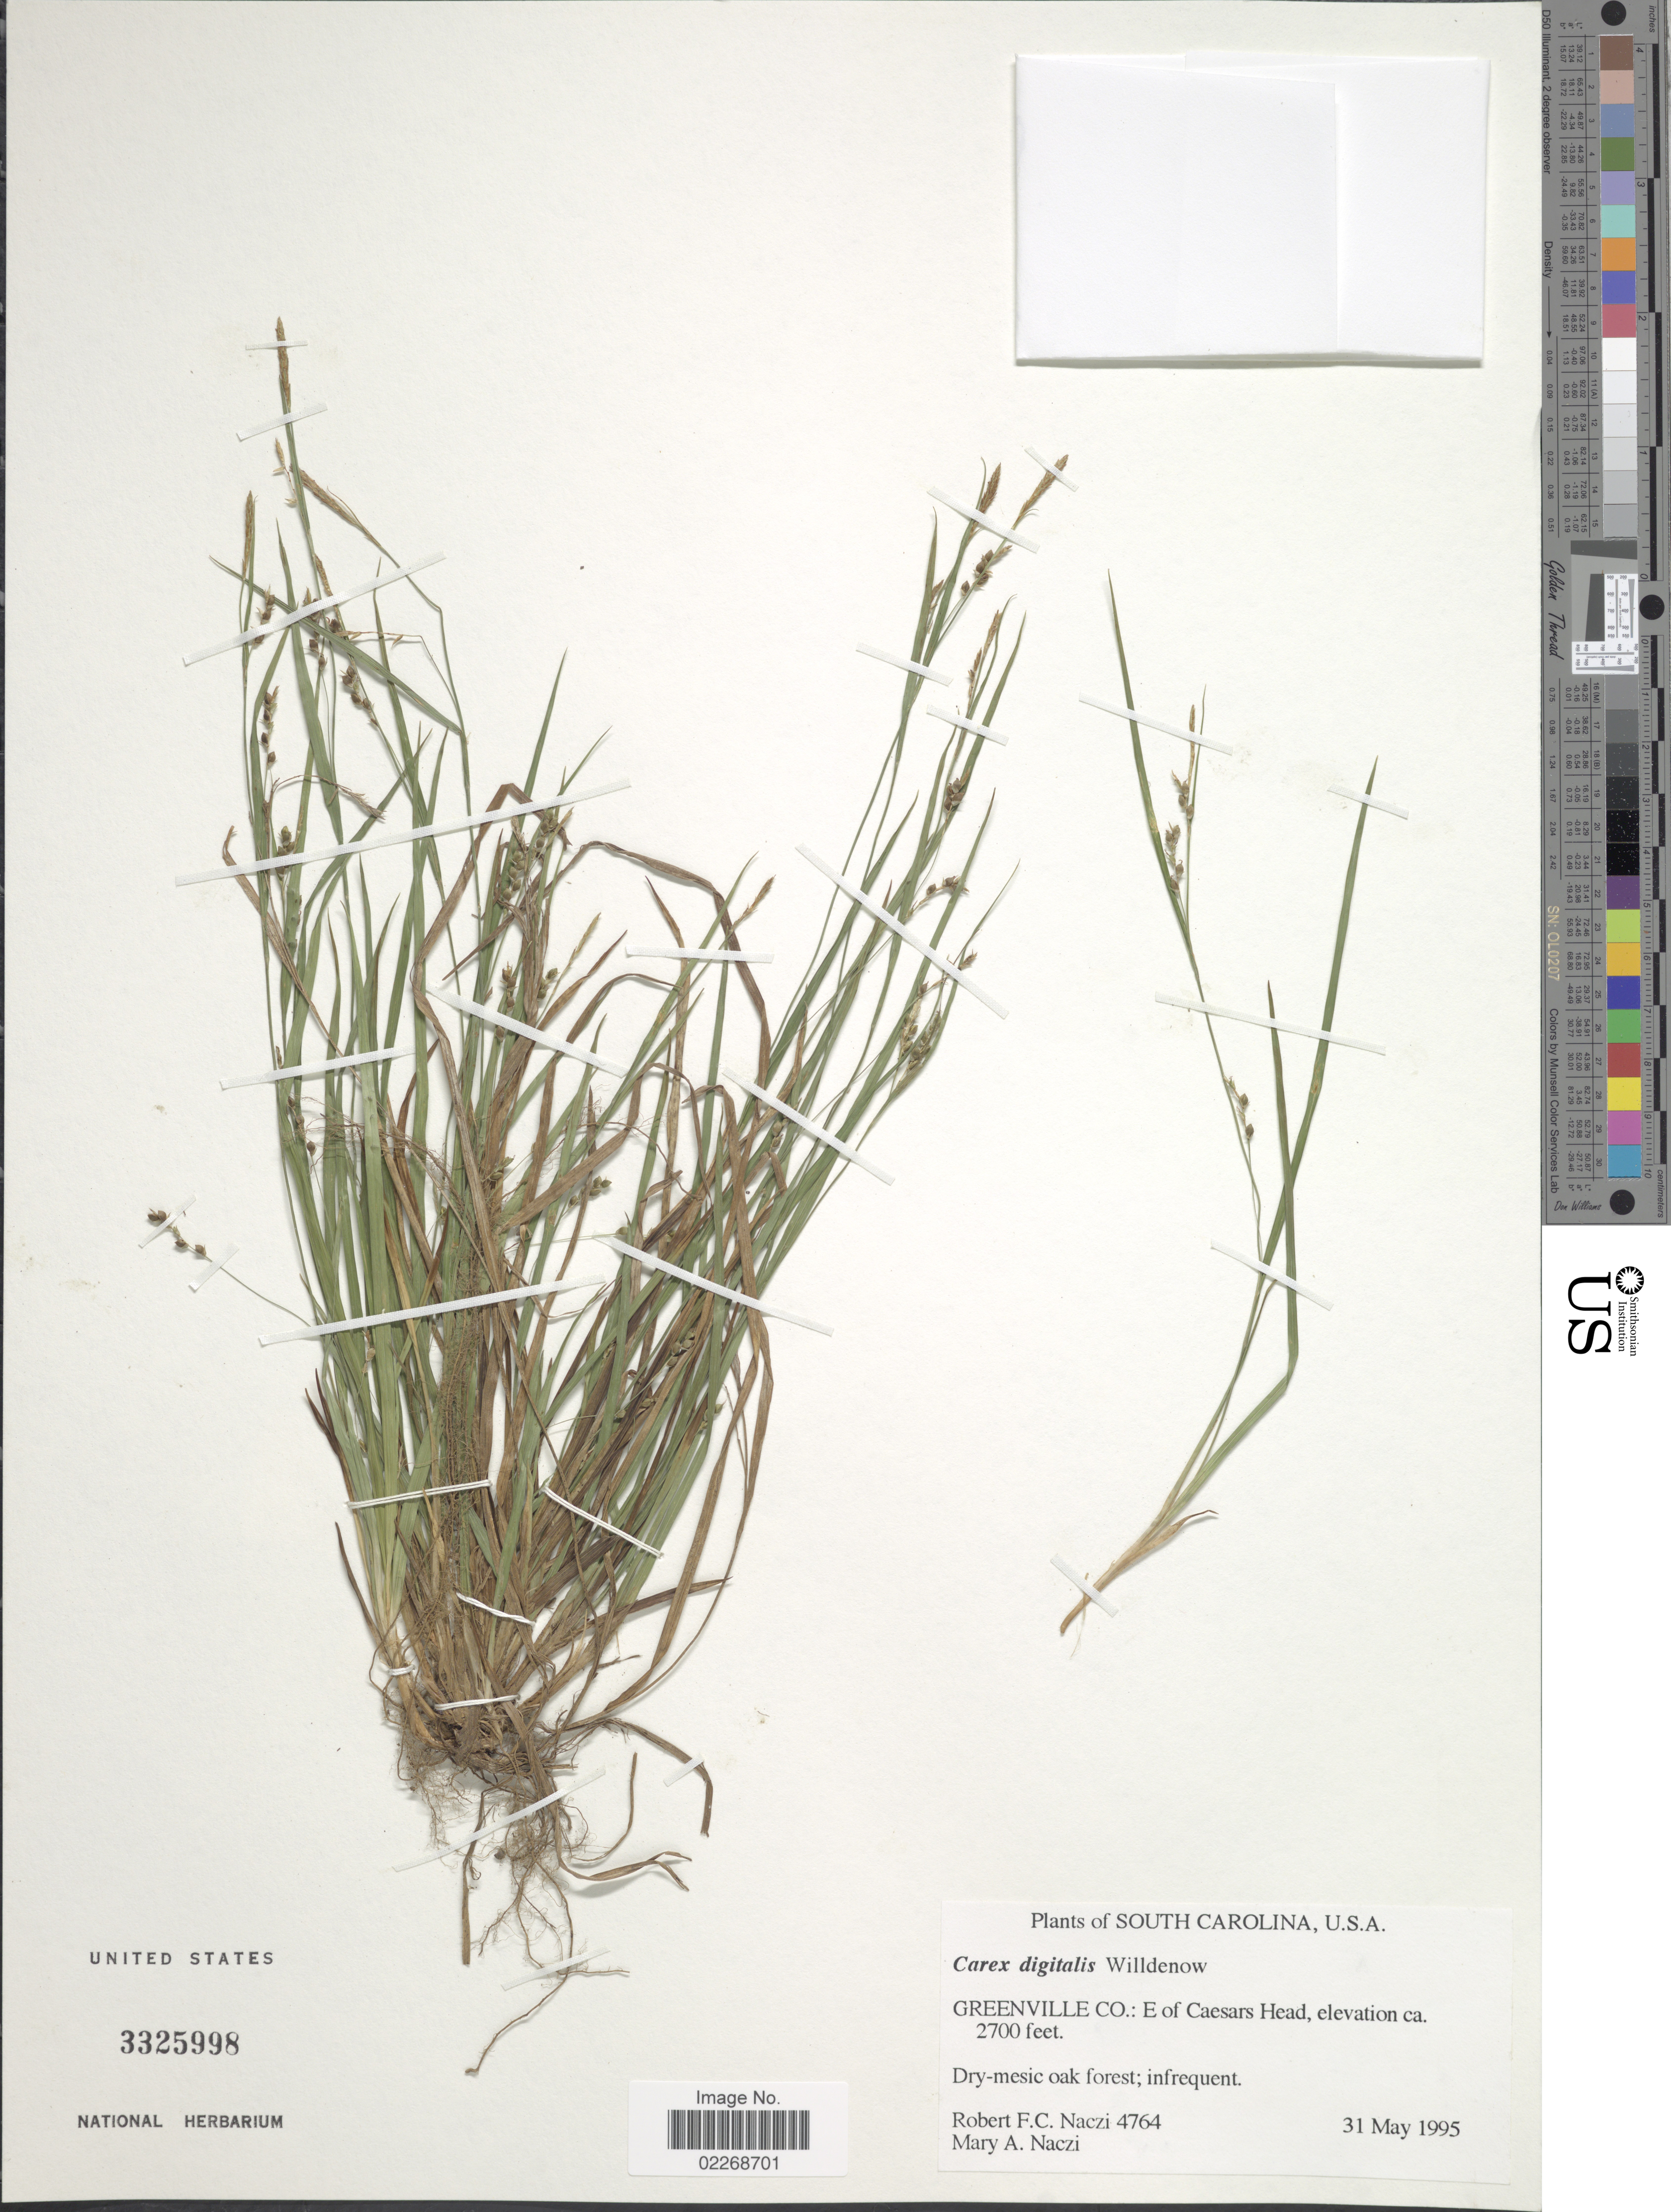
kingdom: Plantae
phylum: Tracheophyta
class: Liliopsida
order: Poales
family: Cyperaceae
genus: Carex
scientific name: Carex digitalis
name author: Willd.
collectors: R. F. C. Naczi & M. Naczi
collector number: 4764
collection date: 1995-05-31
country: United States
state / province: South Carolina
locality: Greenville Co.: E of Caesars Head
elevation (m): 2700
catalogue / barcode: US 3325998